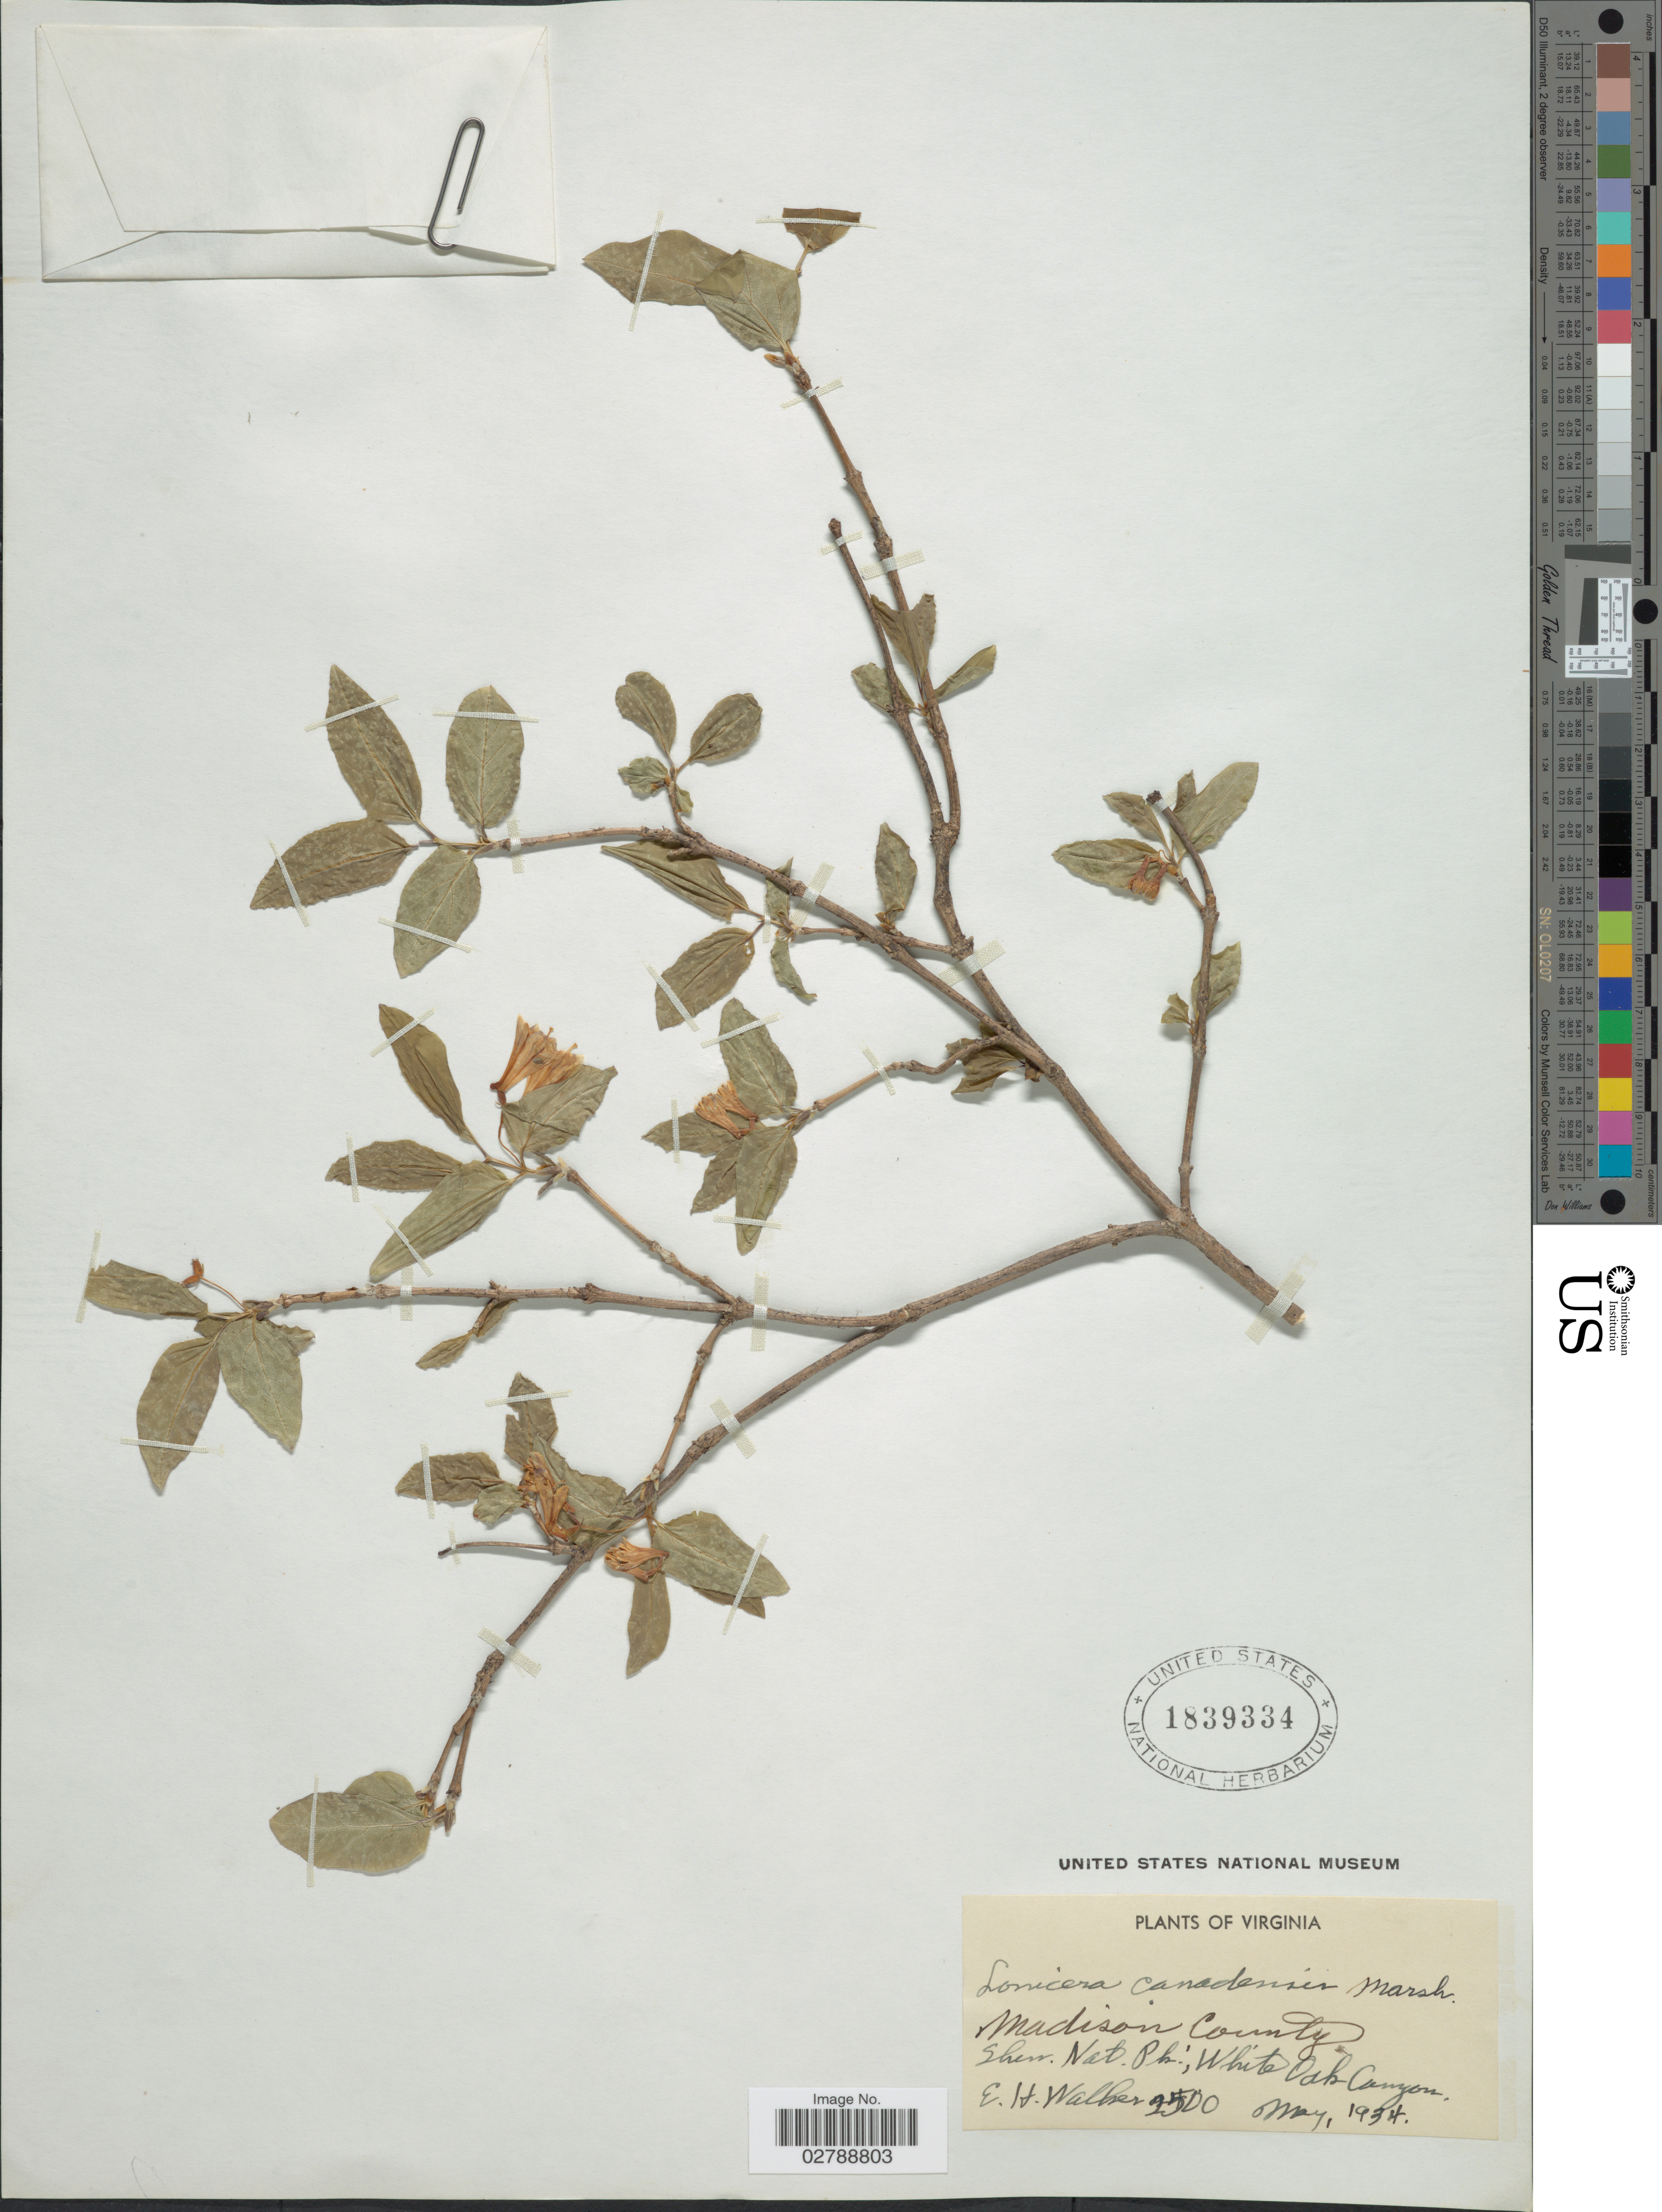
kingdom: Plantae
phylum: Tracheophyta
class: Magnoliopsida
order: Dipsacales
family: Caprifoliaceae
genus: Lonicera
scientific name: Lonicera canadensis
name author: Bartram & W. Bartram ex Marshall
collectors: E. H. Walker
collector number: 2500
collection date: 1934-05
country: United States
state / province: Virginia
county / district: Madison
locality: Shen.Nat.Pk.; White Oak Canyon.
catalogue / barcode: US 1839334